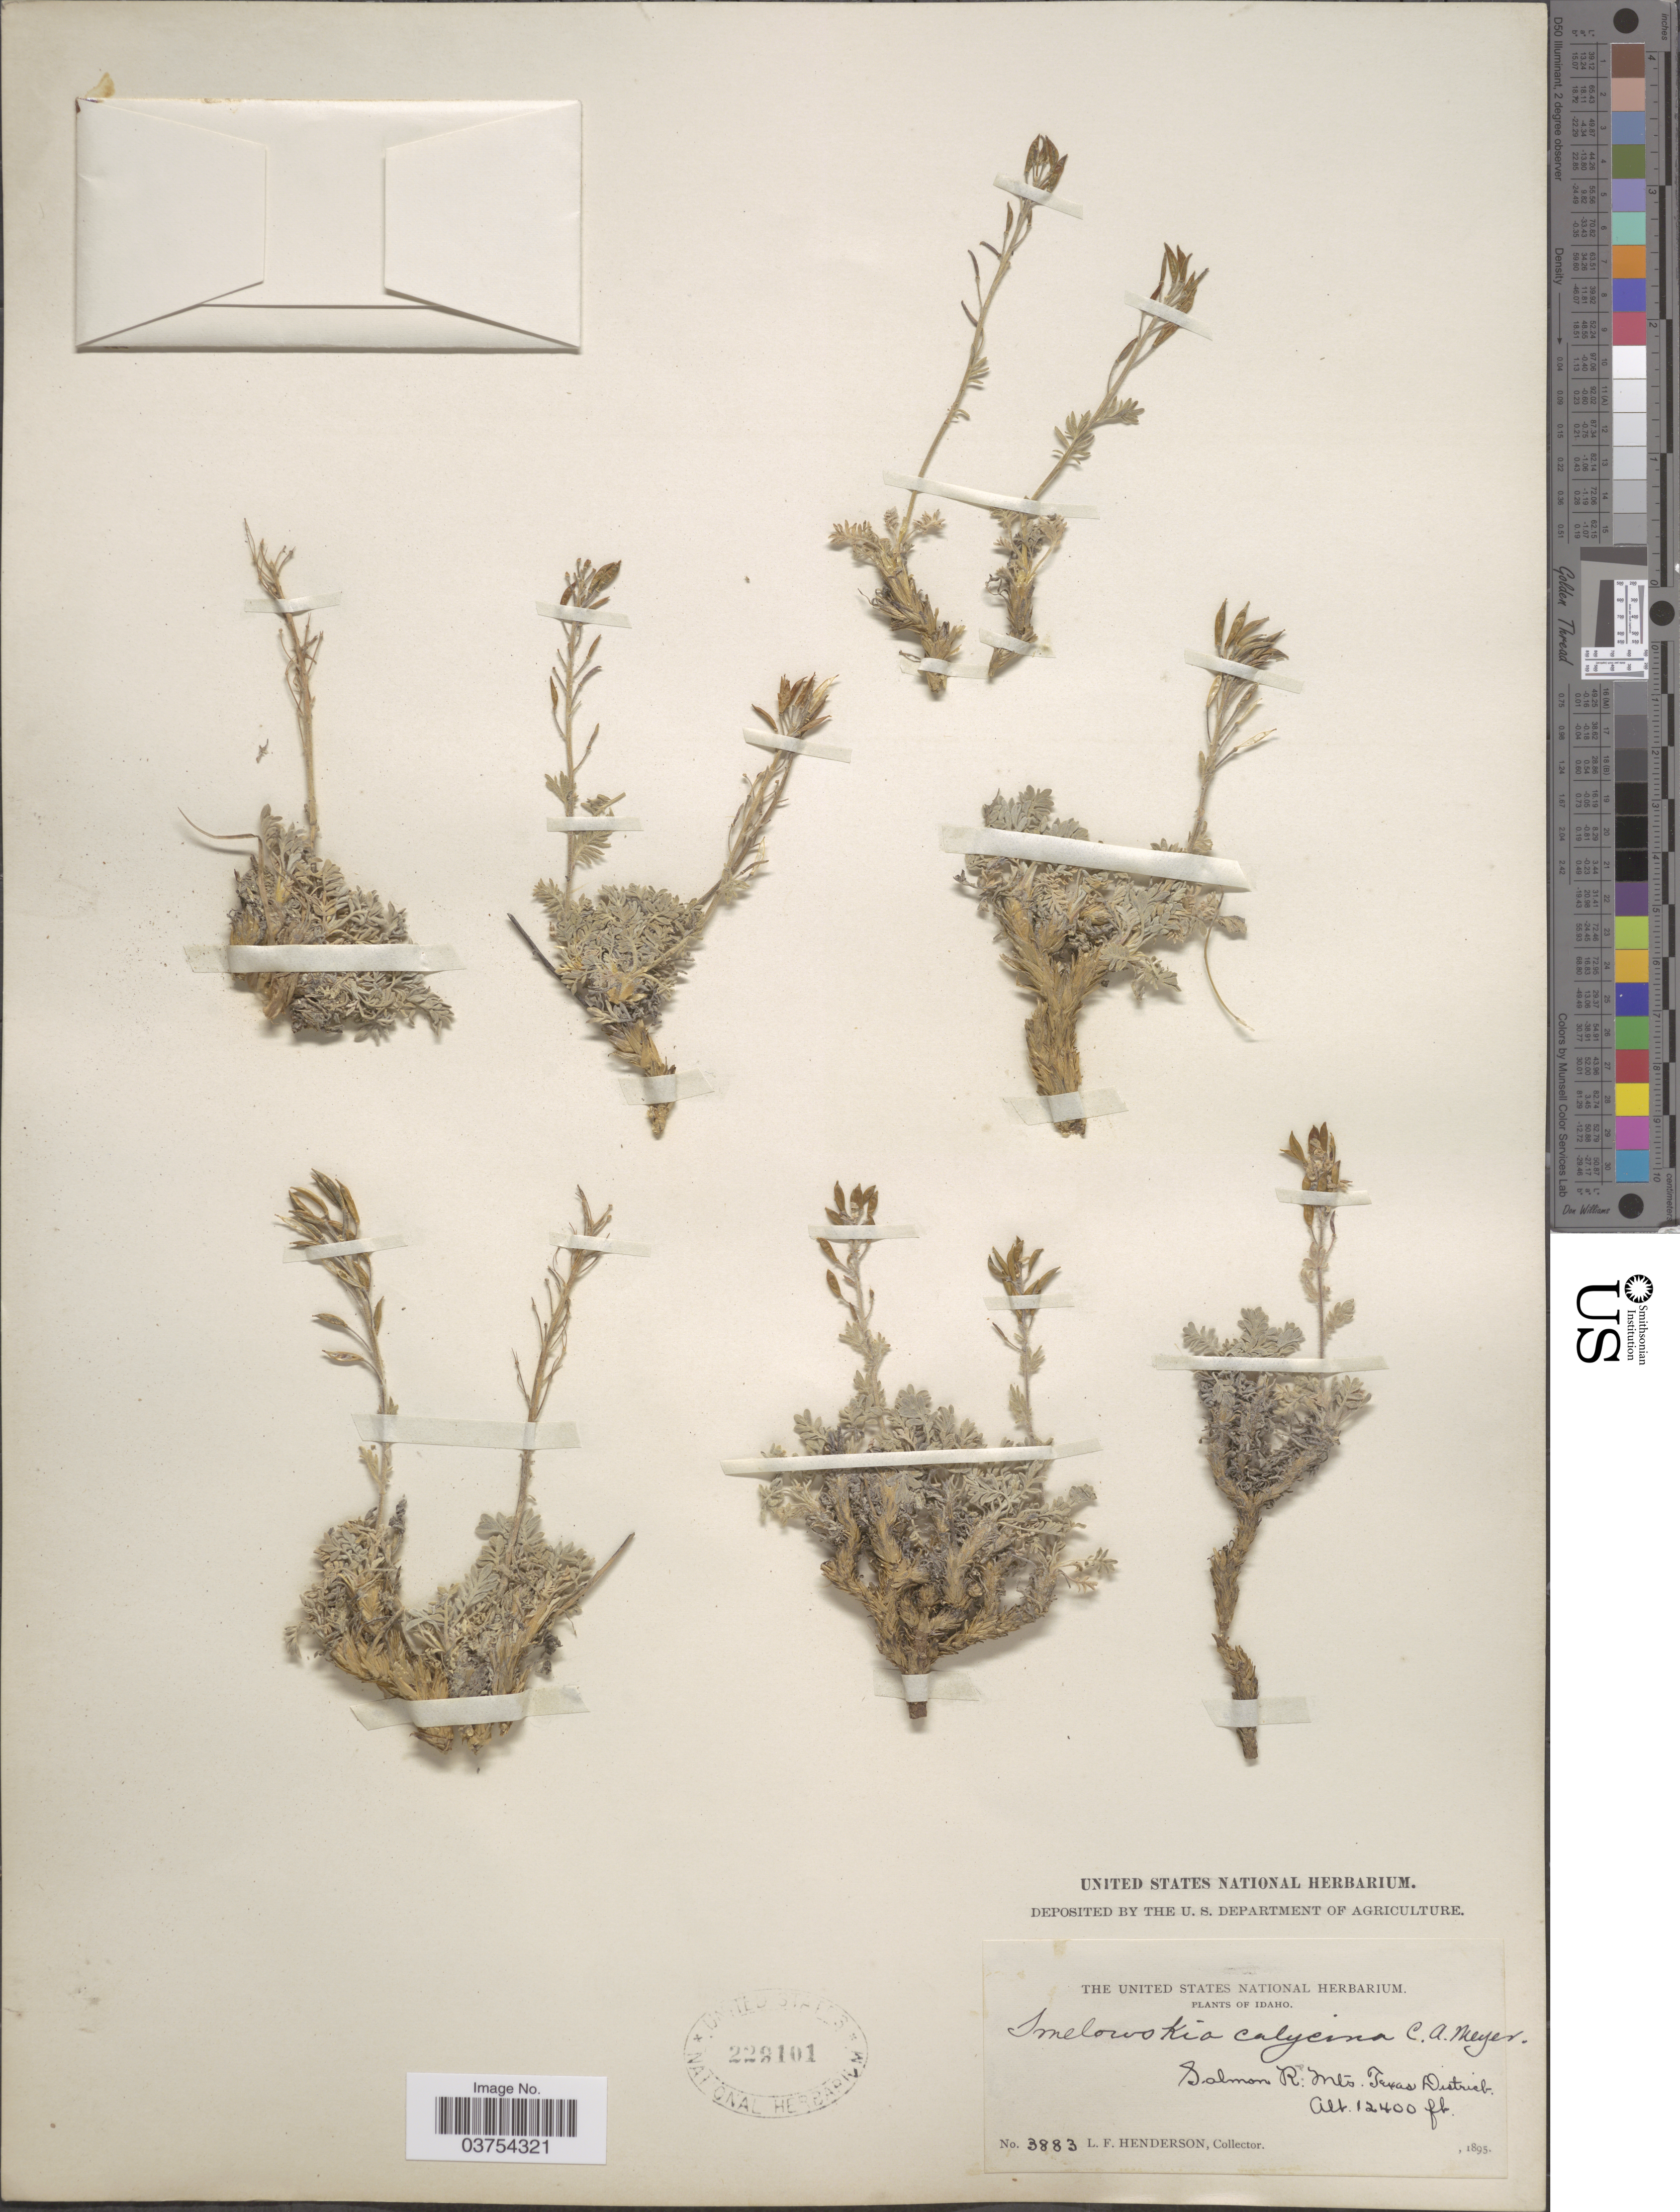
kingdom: Plantae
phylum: Tracheophyta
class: Magnoliopsida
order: Brassicales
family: Brassicaceae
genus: Smelowskia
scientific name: Smelowskia calycina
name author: (Stephan) C.A. Mey.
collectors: L. Henderson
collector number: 3883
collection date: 1895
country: United States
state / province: Idaho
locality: Salmon R. Mts. Texas District.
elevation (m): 3780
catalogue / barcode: US 229101